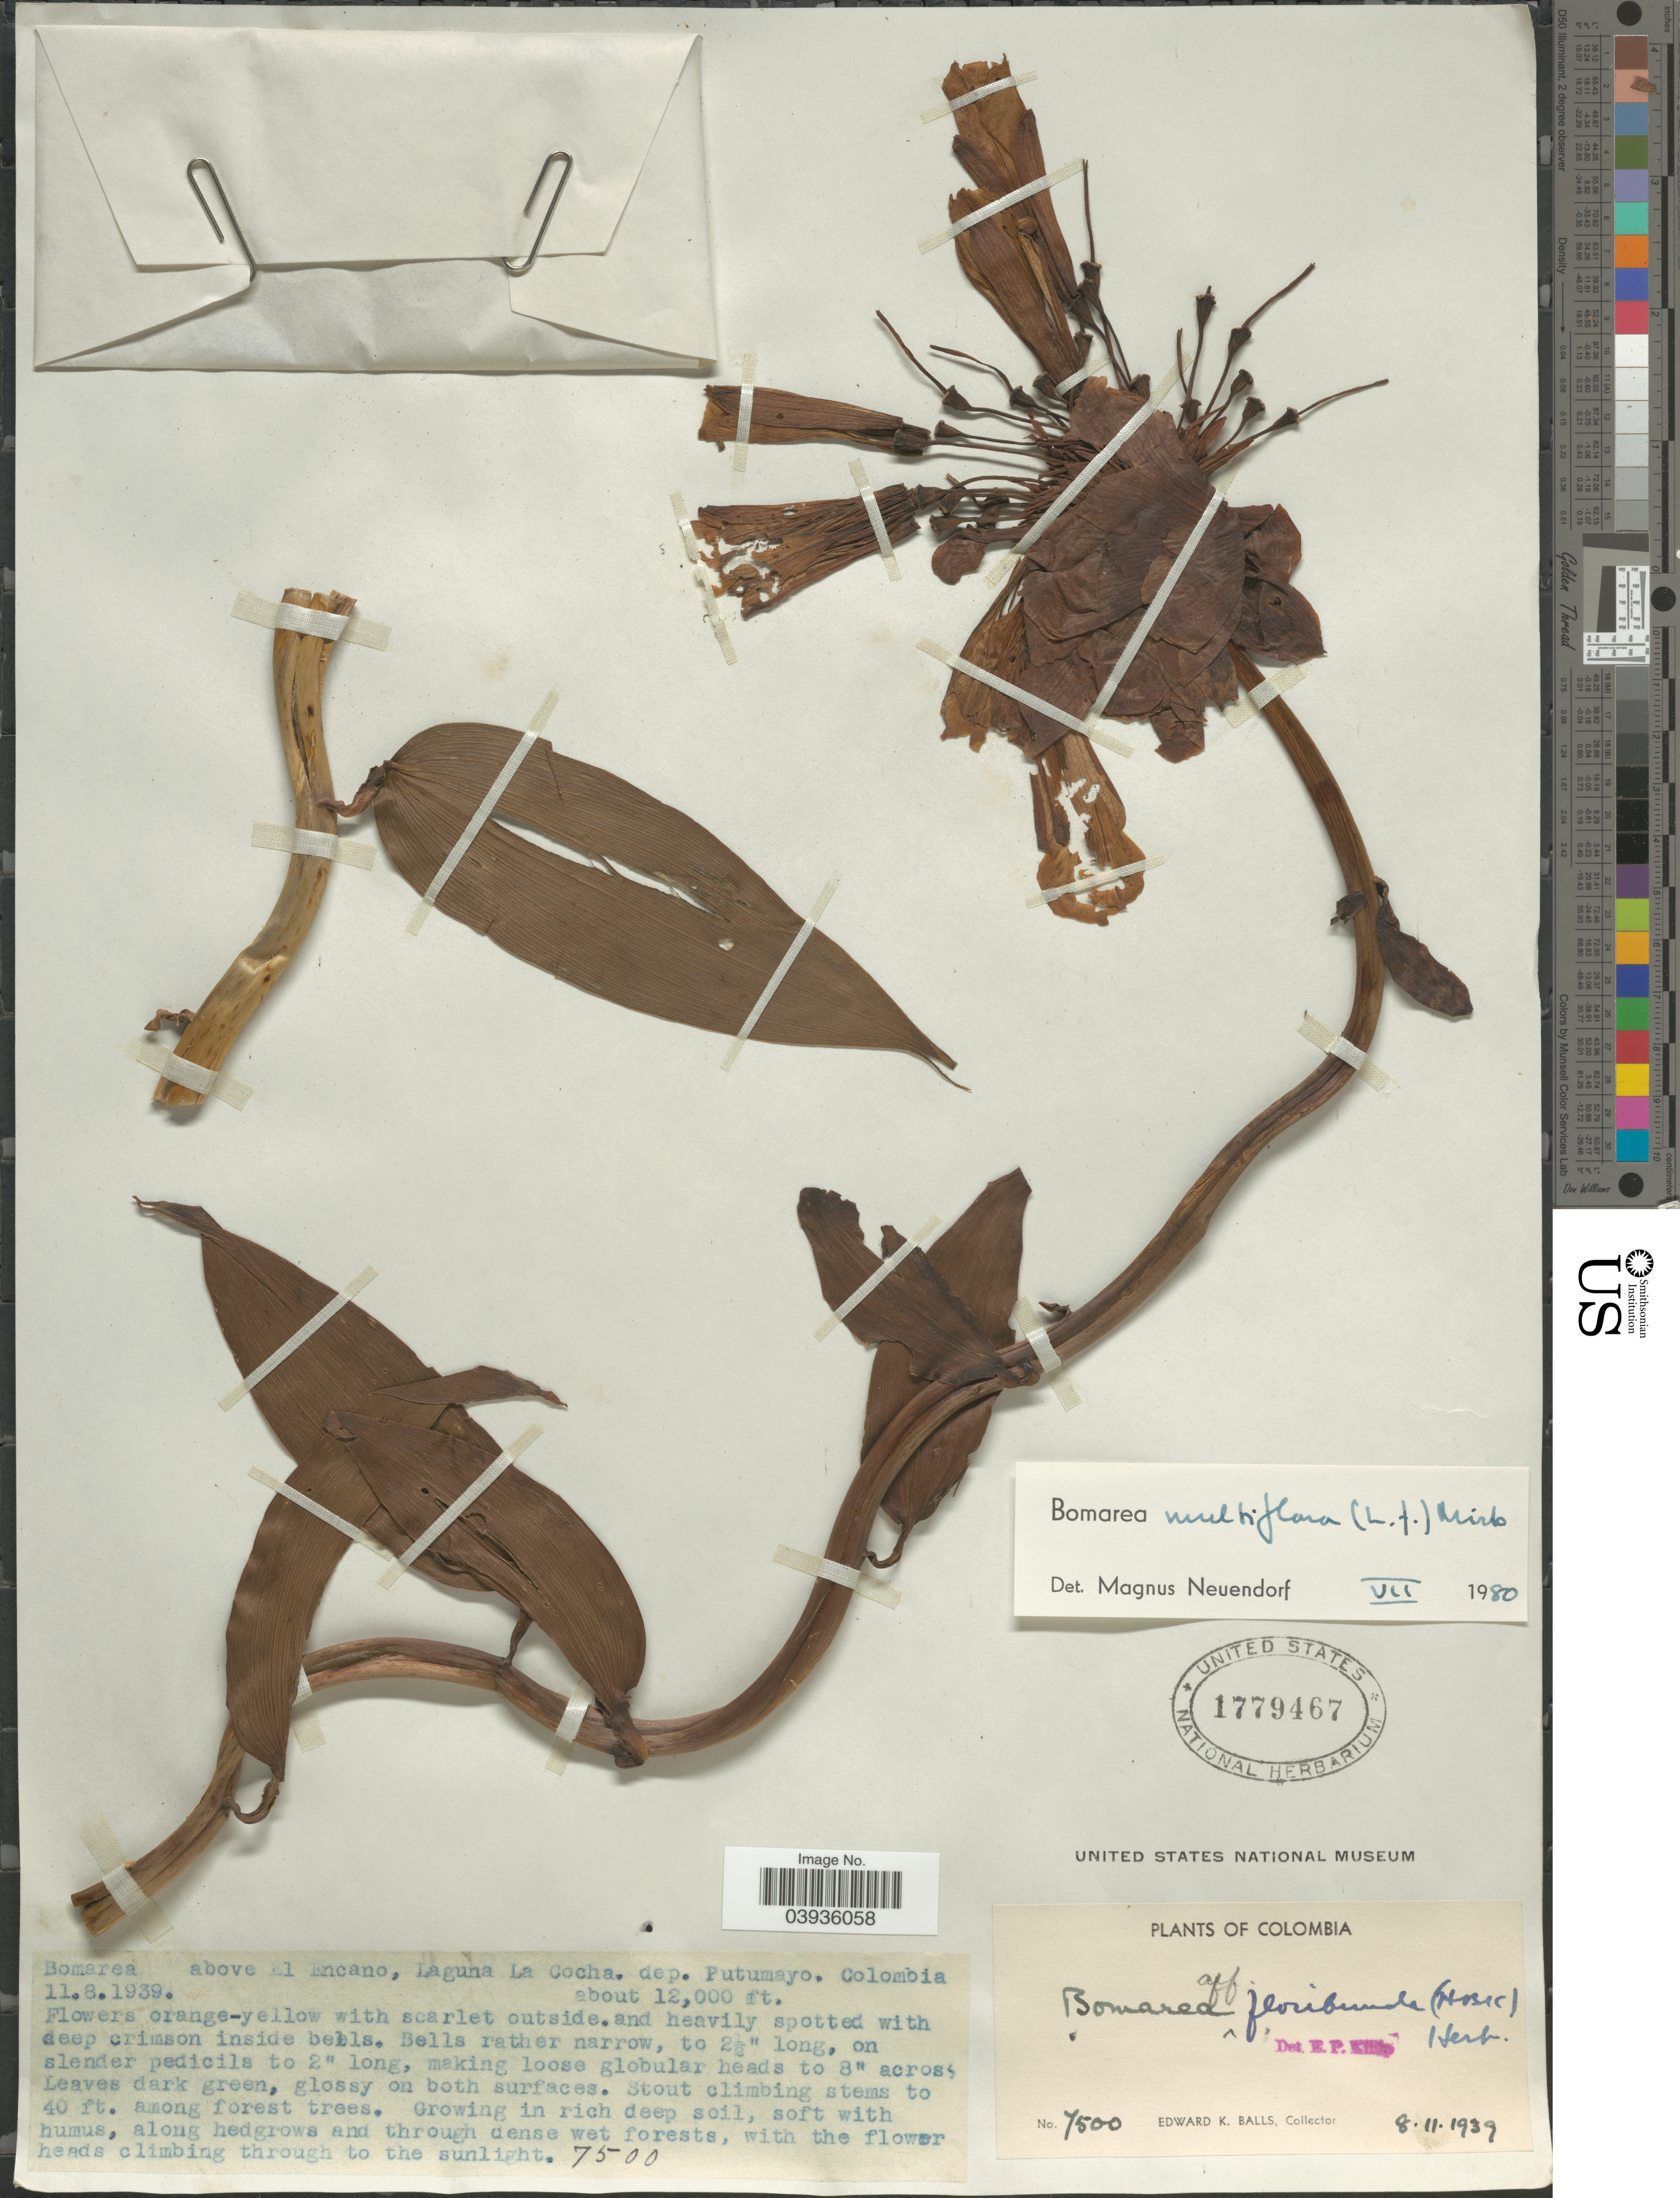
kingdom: Plantae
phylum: Tracheophyta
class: Liliopsida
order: Liliales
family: Alstroemeriaceae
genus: Bomarea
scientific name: Bomarea multiflora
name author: (L. f.) Mirb.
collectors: E. K. Balls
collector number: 7500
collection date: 1939-08-11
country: Colombia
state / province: Putumayo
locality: Above El Encano, Laguna La Coche. dep. Putumayo.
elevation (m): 3658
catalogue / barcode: US 1779467